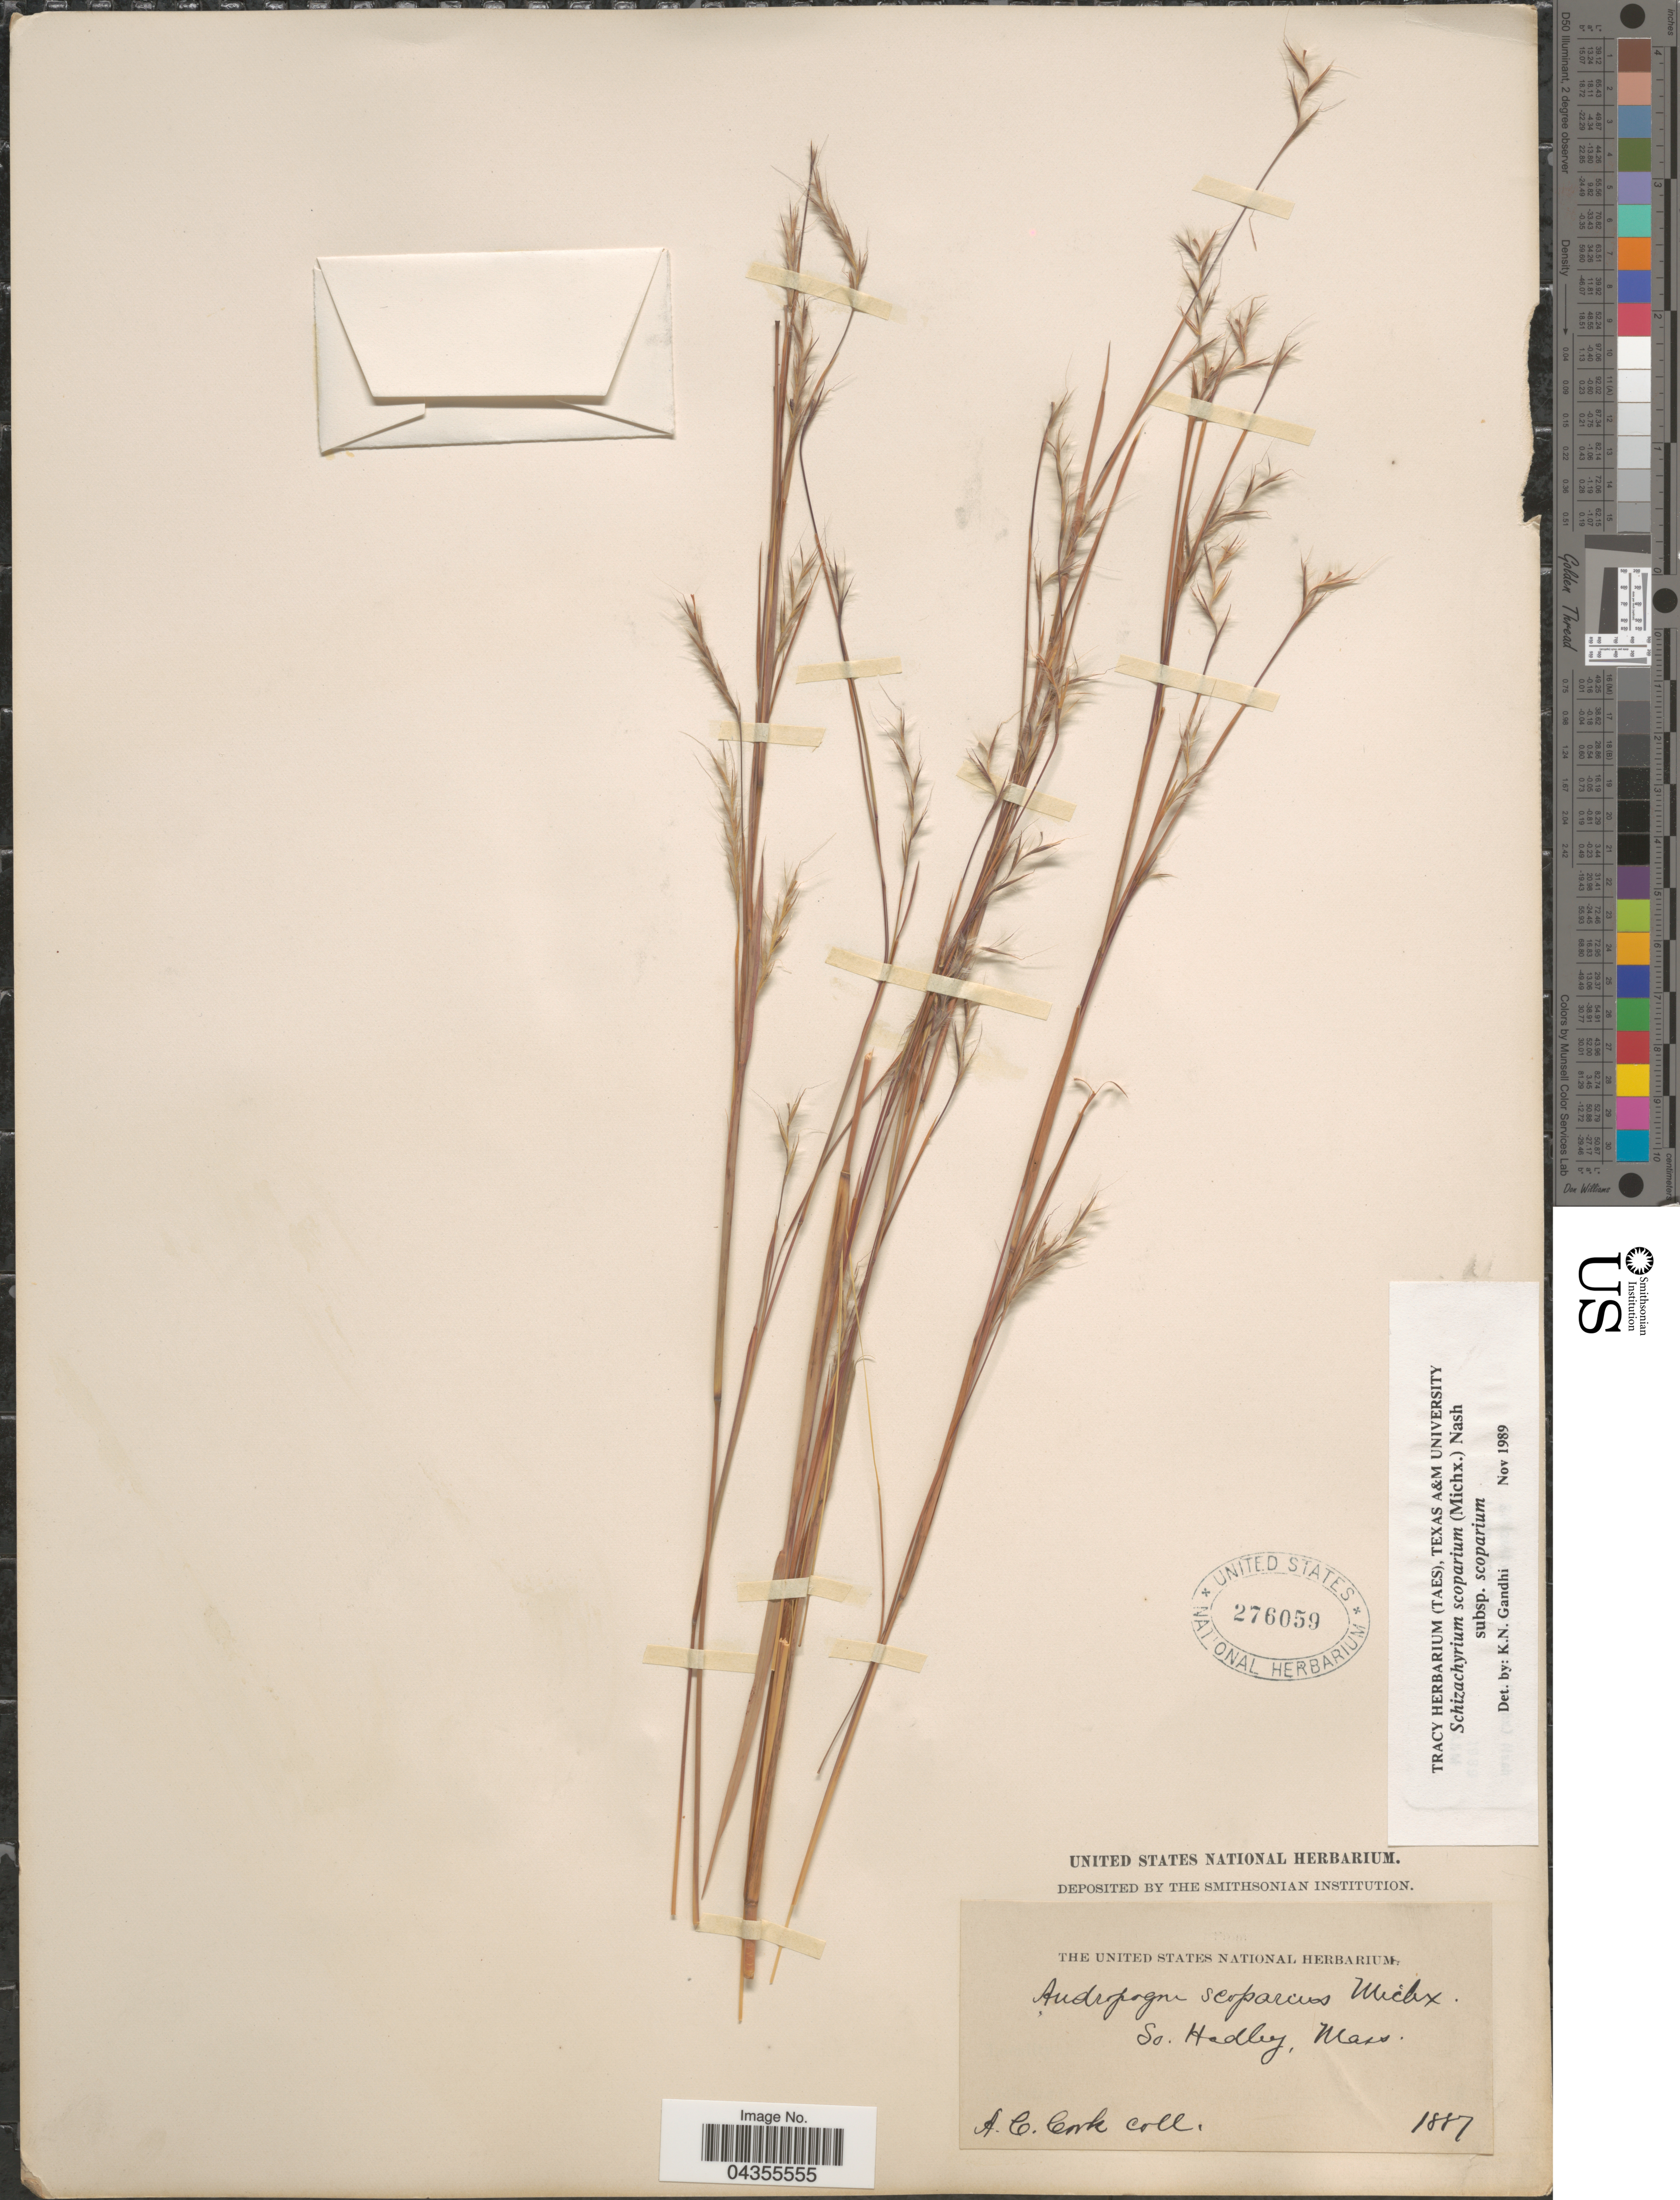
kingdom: Plantae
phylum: Tracheophyta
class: Liliopsida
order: Poales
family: Poaceae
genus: Schizachyrium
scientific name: Schizachyrium scoparium var. scoparium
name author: (Michx.) Nash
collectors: A. Cook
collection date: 1887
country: United States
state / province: Massachusetts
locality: So. Hadley.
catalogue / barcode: US 276059